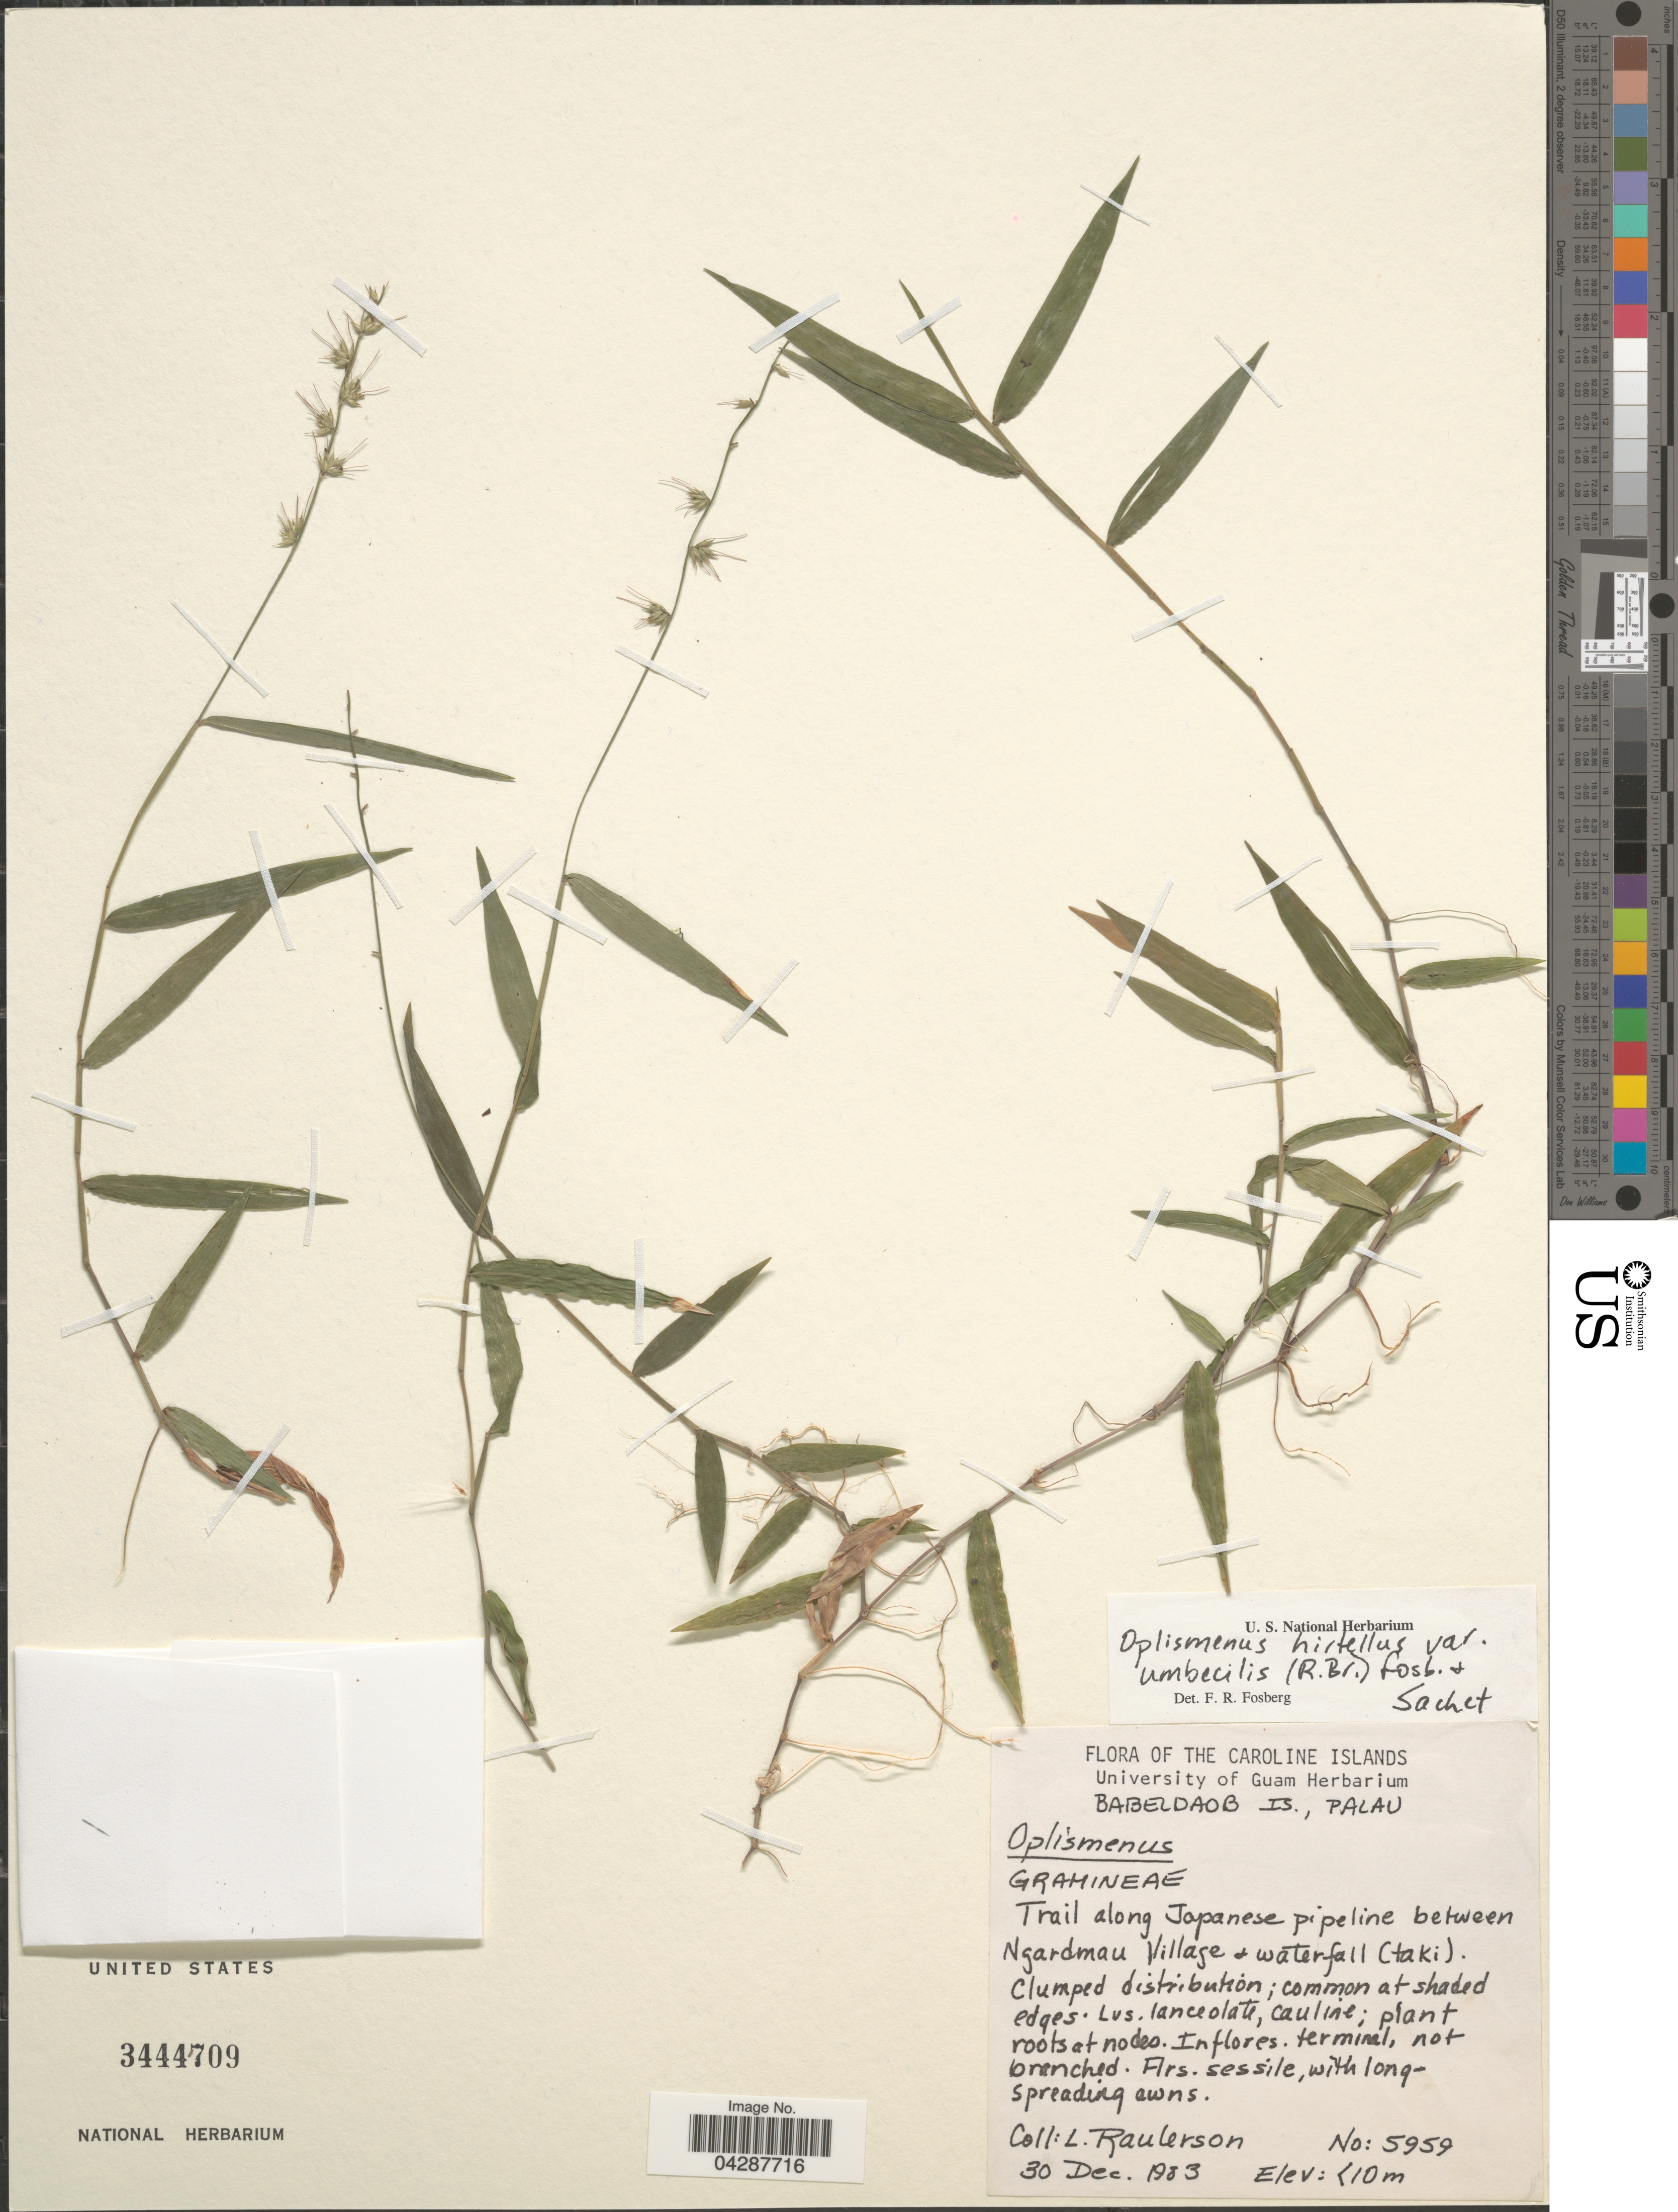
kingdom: Plantae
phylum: Tracheophyta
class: Liliopsida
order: Poales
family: Poaceae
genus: Oplismenus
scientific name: Oplismenus hirtellus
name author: (L.) P. Beauv.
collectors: L. Raulerson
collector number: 5959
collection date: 1983-12-30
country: Palau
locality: The Caroline Islands. Babeldaob Is., Palau. Trail along Japanese pipeline between Ngardmau Village & waterfall (taki).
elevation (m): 10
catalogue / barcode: US 3444709